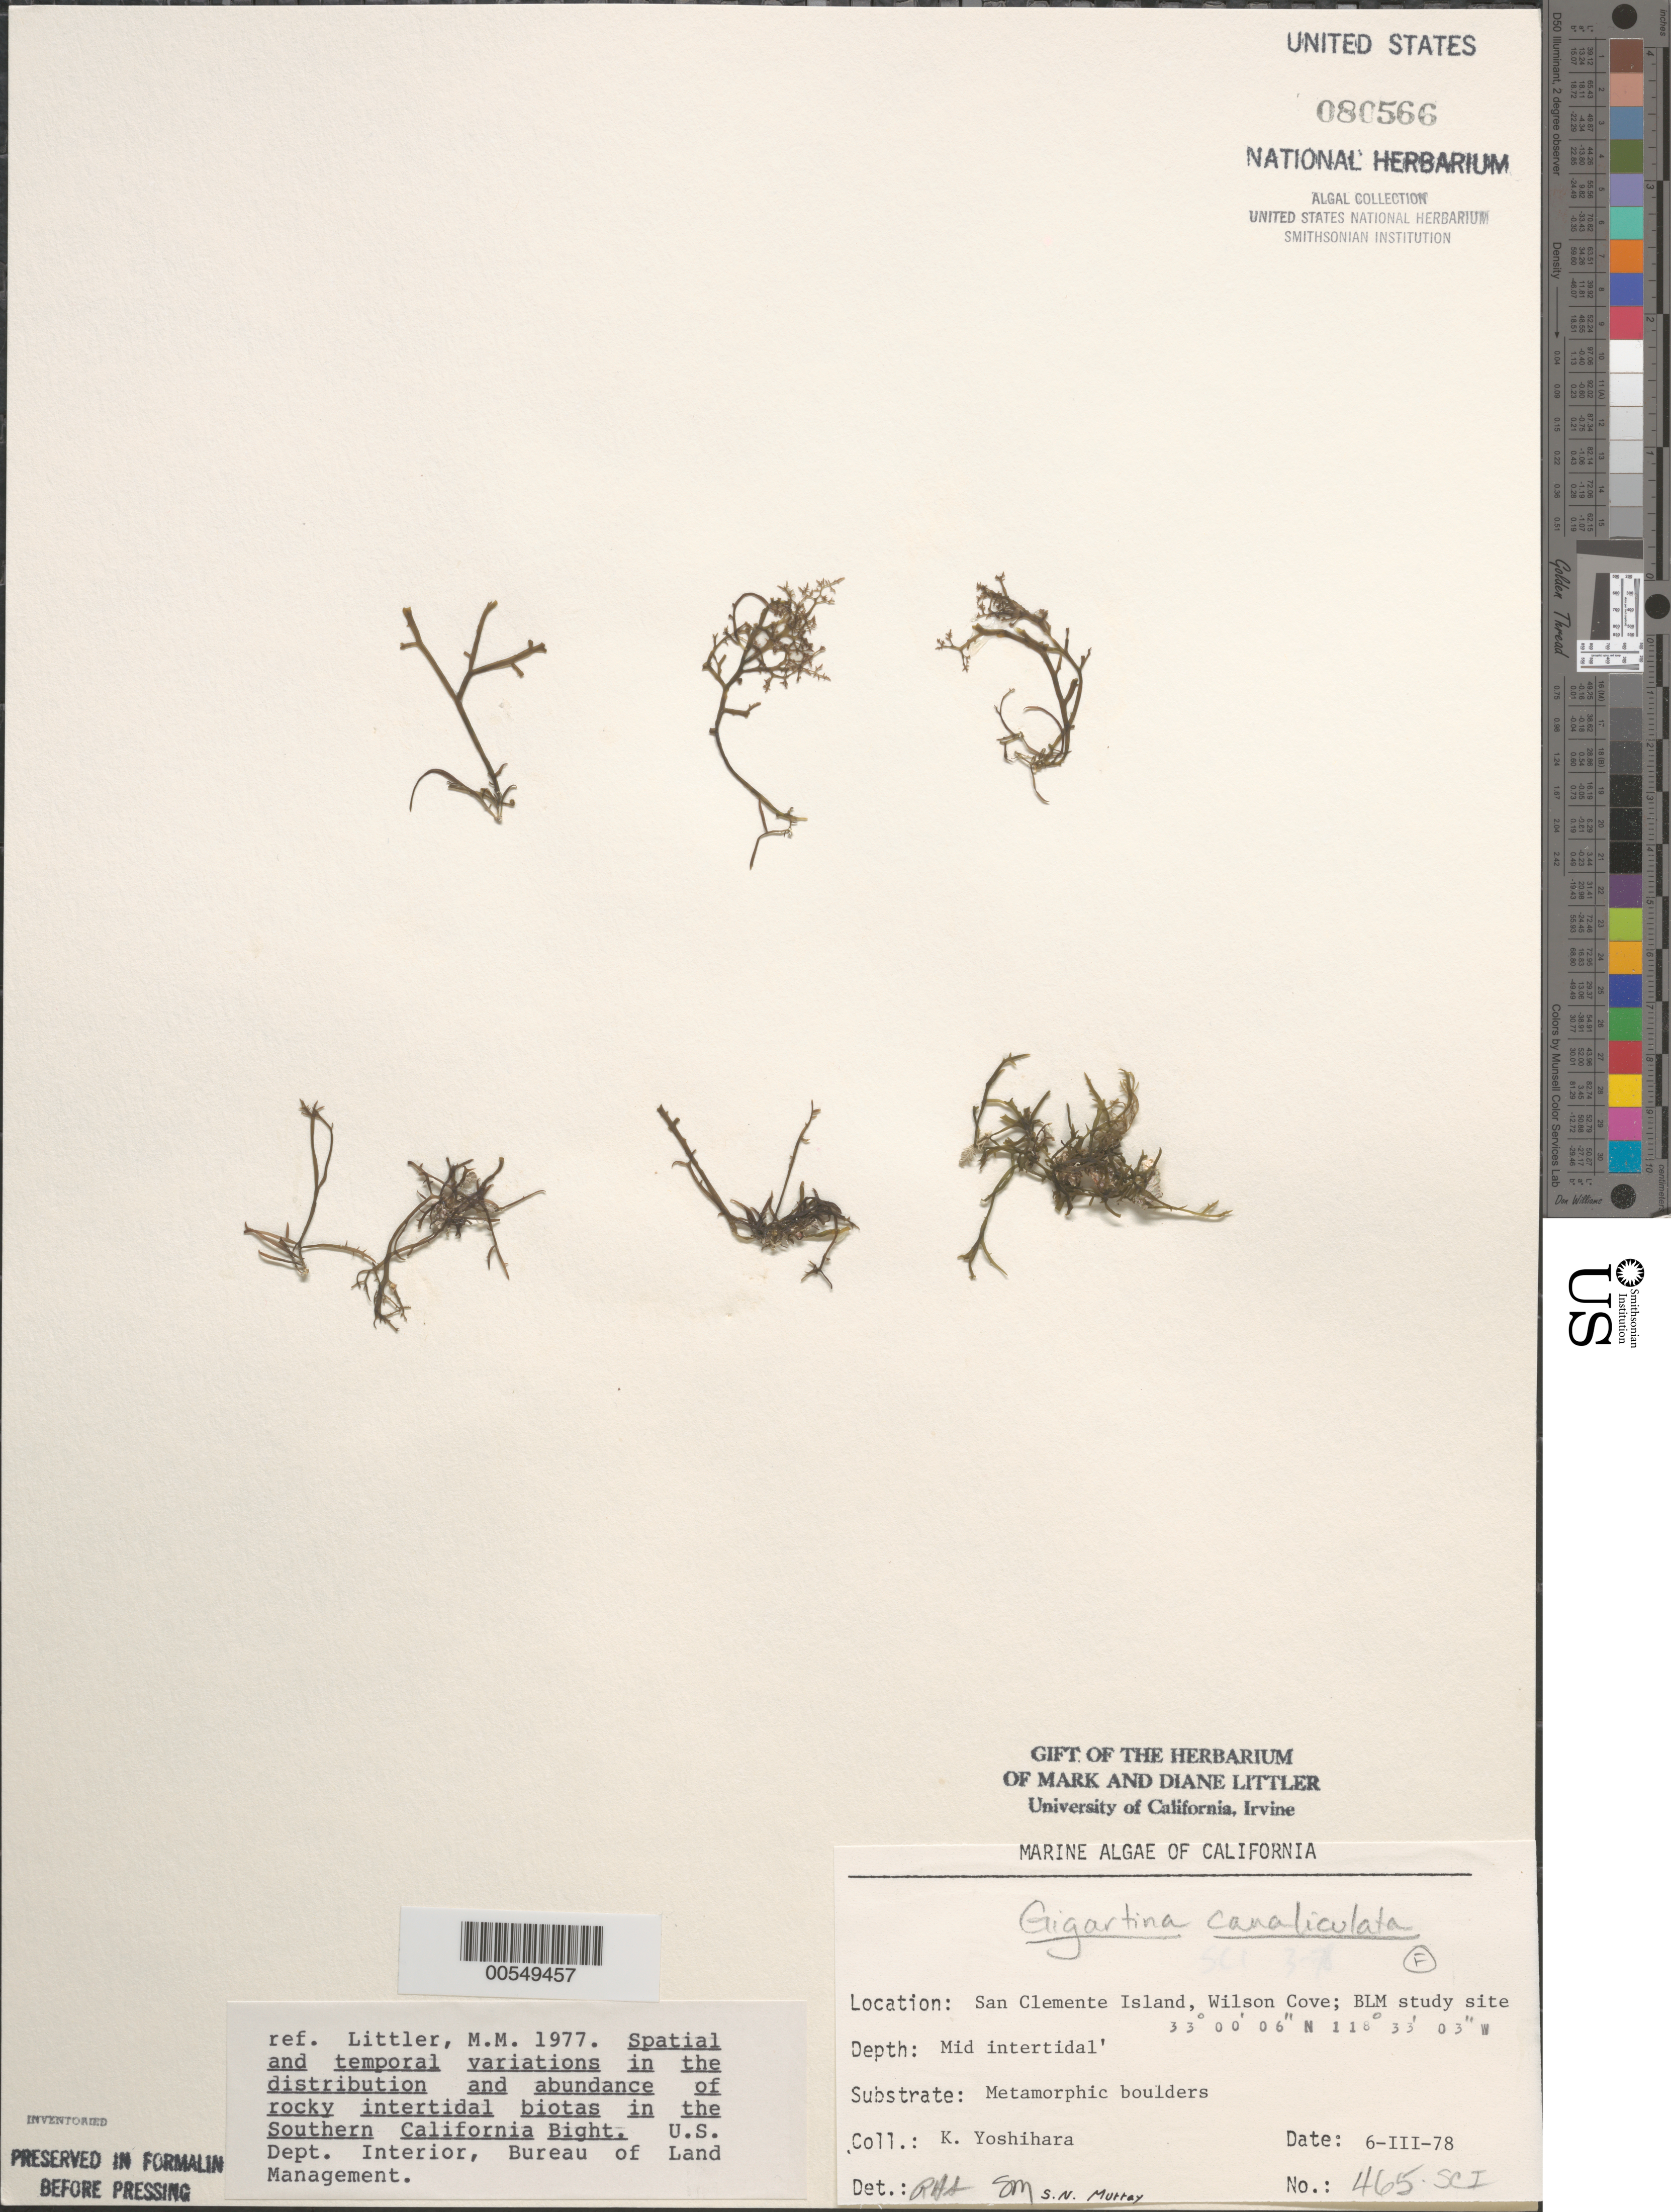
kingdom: Plantae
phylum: Rhodophyta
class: Florideophyceae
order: Gigartinales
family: Gigartinaceae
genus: Chondracanthus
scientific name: Chondracanthus canaliculatus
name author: (Harv.) Guiry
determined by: Algae name updating Project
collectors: K. Yoshihara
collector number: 465-sci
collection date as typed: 06 Mar 1978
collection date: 1978-03-06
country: United States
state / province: California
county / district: Los Angeles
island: San Clemente Island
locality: Wilson Cove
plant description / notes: BLM-SOCALBIGHT Rocky Intertidal Survey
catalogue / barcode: US 80566